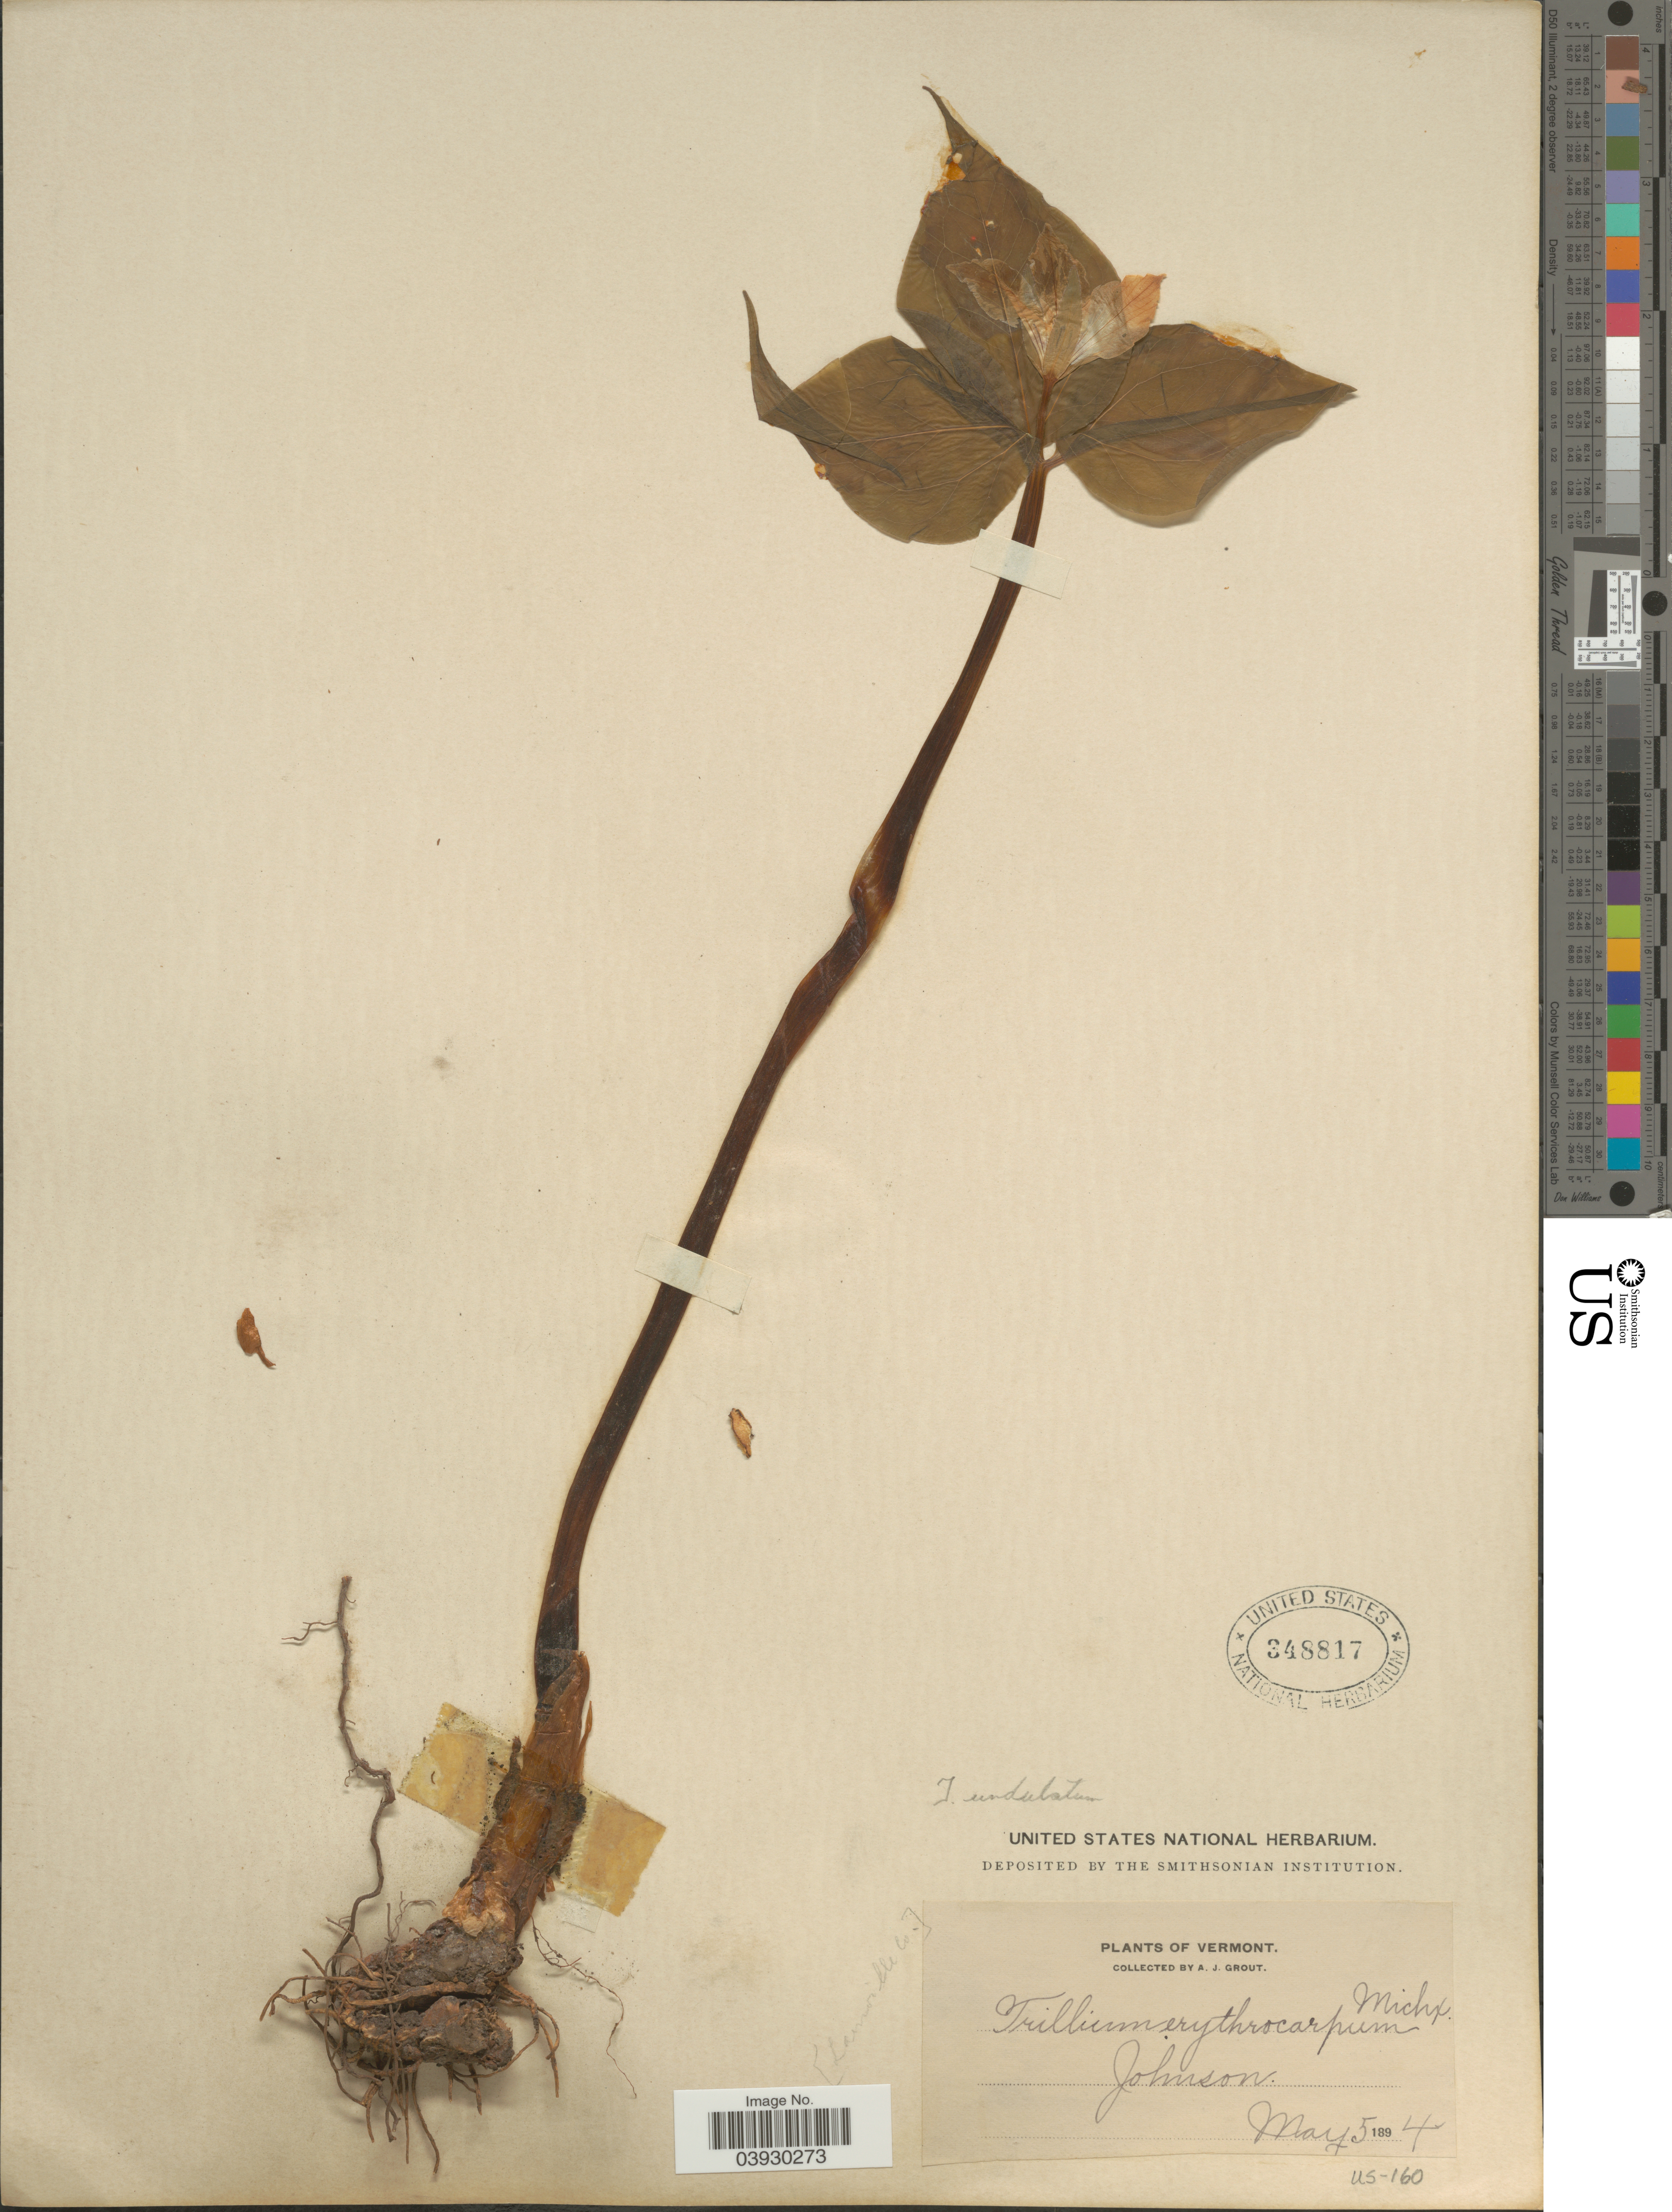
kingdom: Plantae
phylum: Tracheophyta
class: Liliopsida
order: Liliales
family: Melanthiaceae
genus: Trillium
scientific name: Trillium undulatum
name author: Willd.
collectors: A. J. Grout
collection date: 1894-05-05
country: United States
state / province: Vermont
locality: Johnson. Lamoille Co.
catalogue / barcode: US 348817